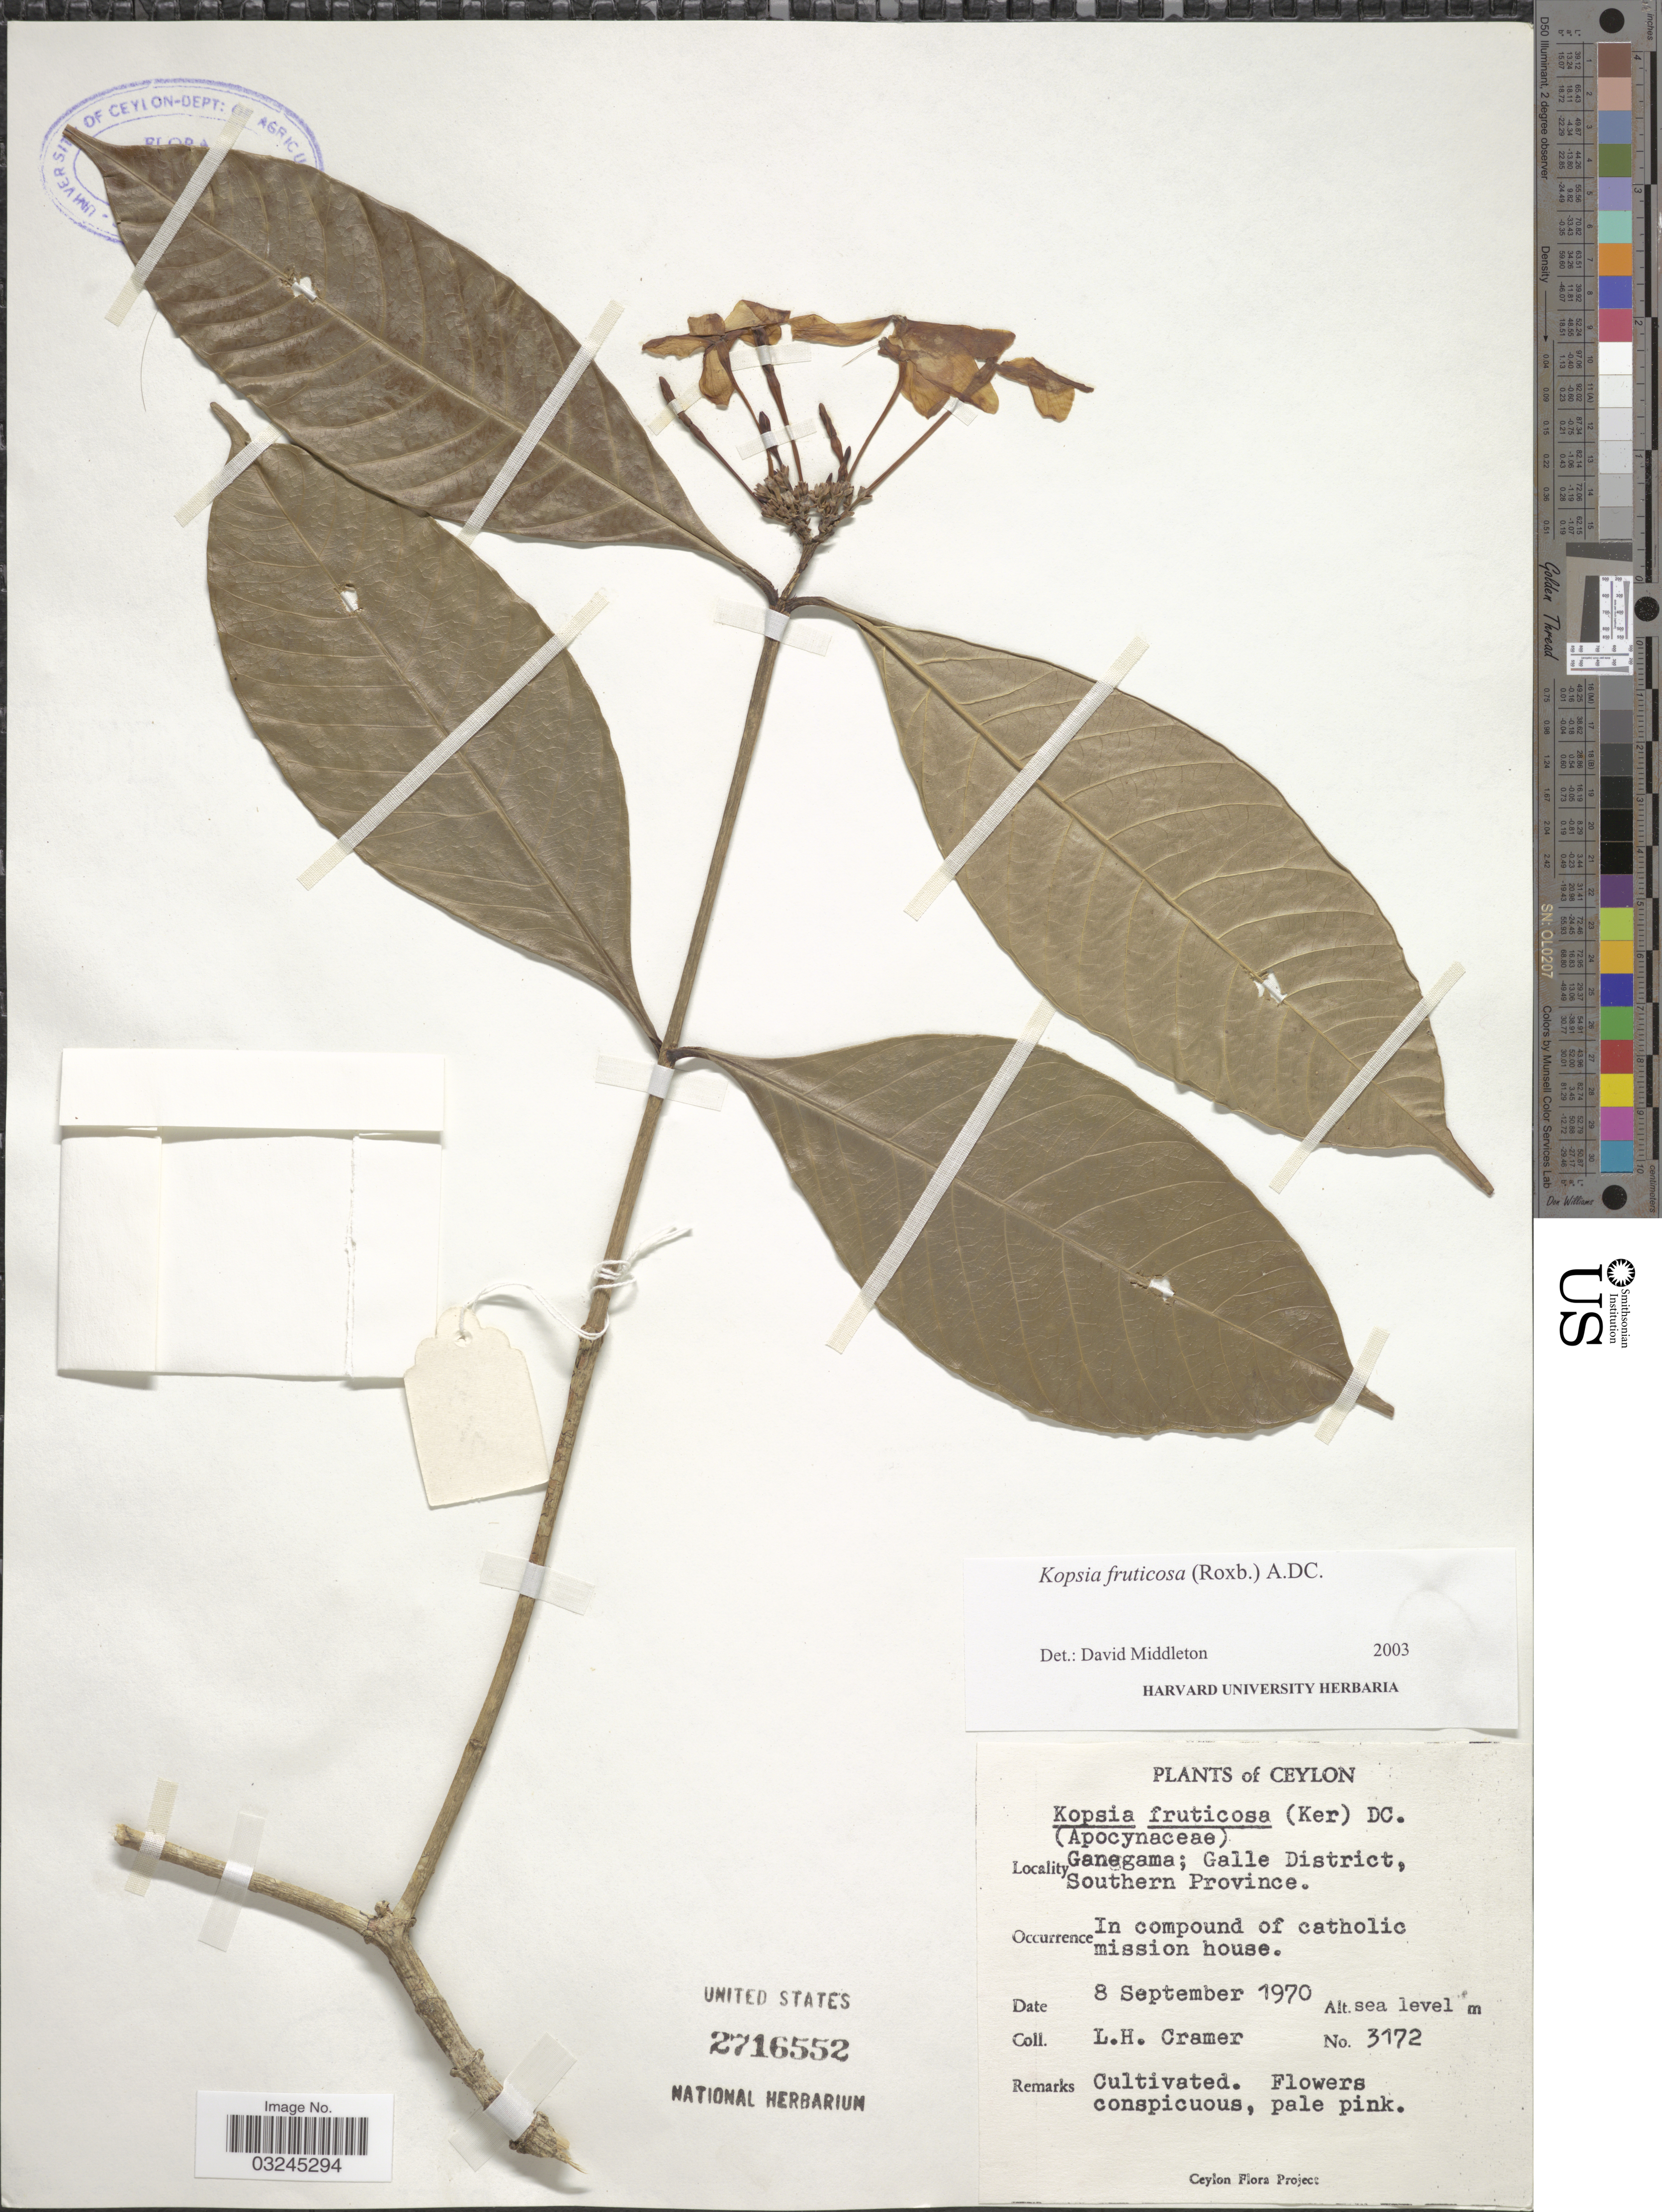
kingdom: Plantae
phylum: Tracheophyta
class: Magnoliopsida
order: Gentianales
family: Apocynaceae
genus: Kopsia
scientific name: Kopsia fruticosa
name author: (Roxb.) A. DC.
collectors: L. H. Cramer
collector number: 3172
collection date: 1970-09-08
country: Sri Lanka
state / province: Southern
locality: Ceylon. Ganegama; Galle District. In compound of catholic mission house.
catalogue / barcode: US 2716552